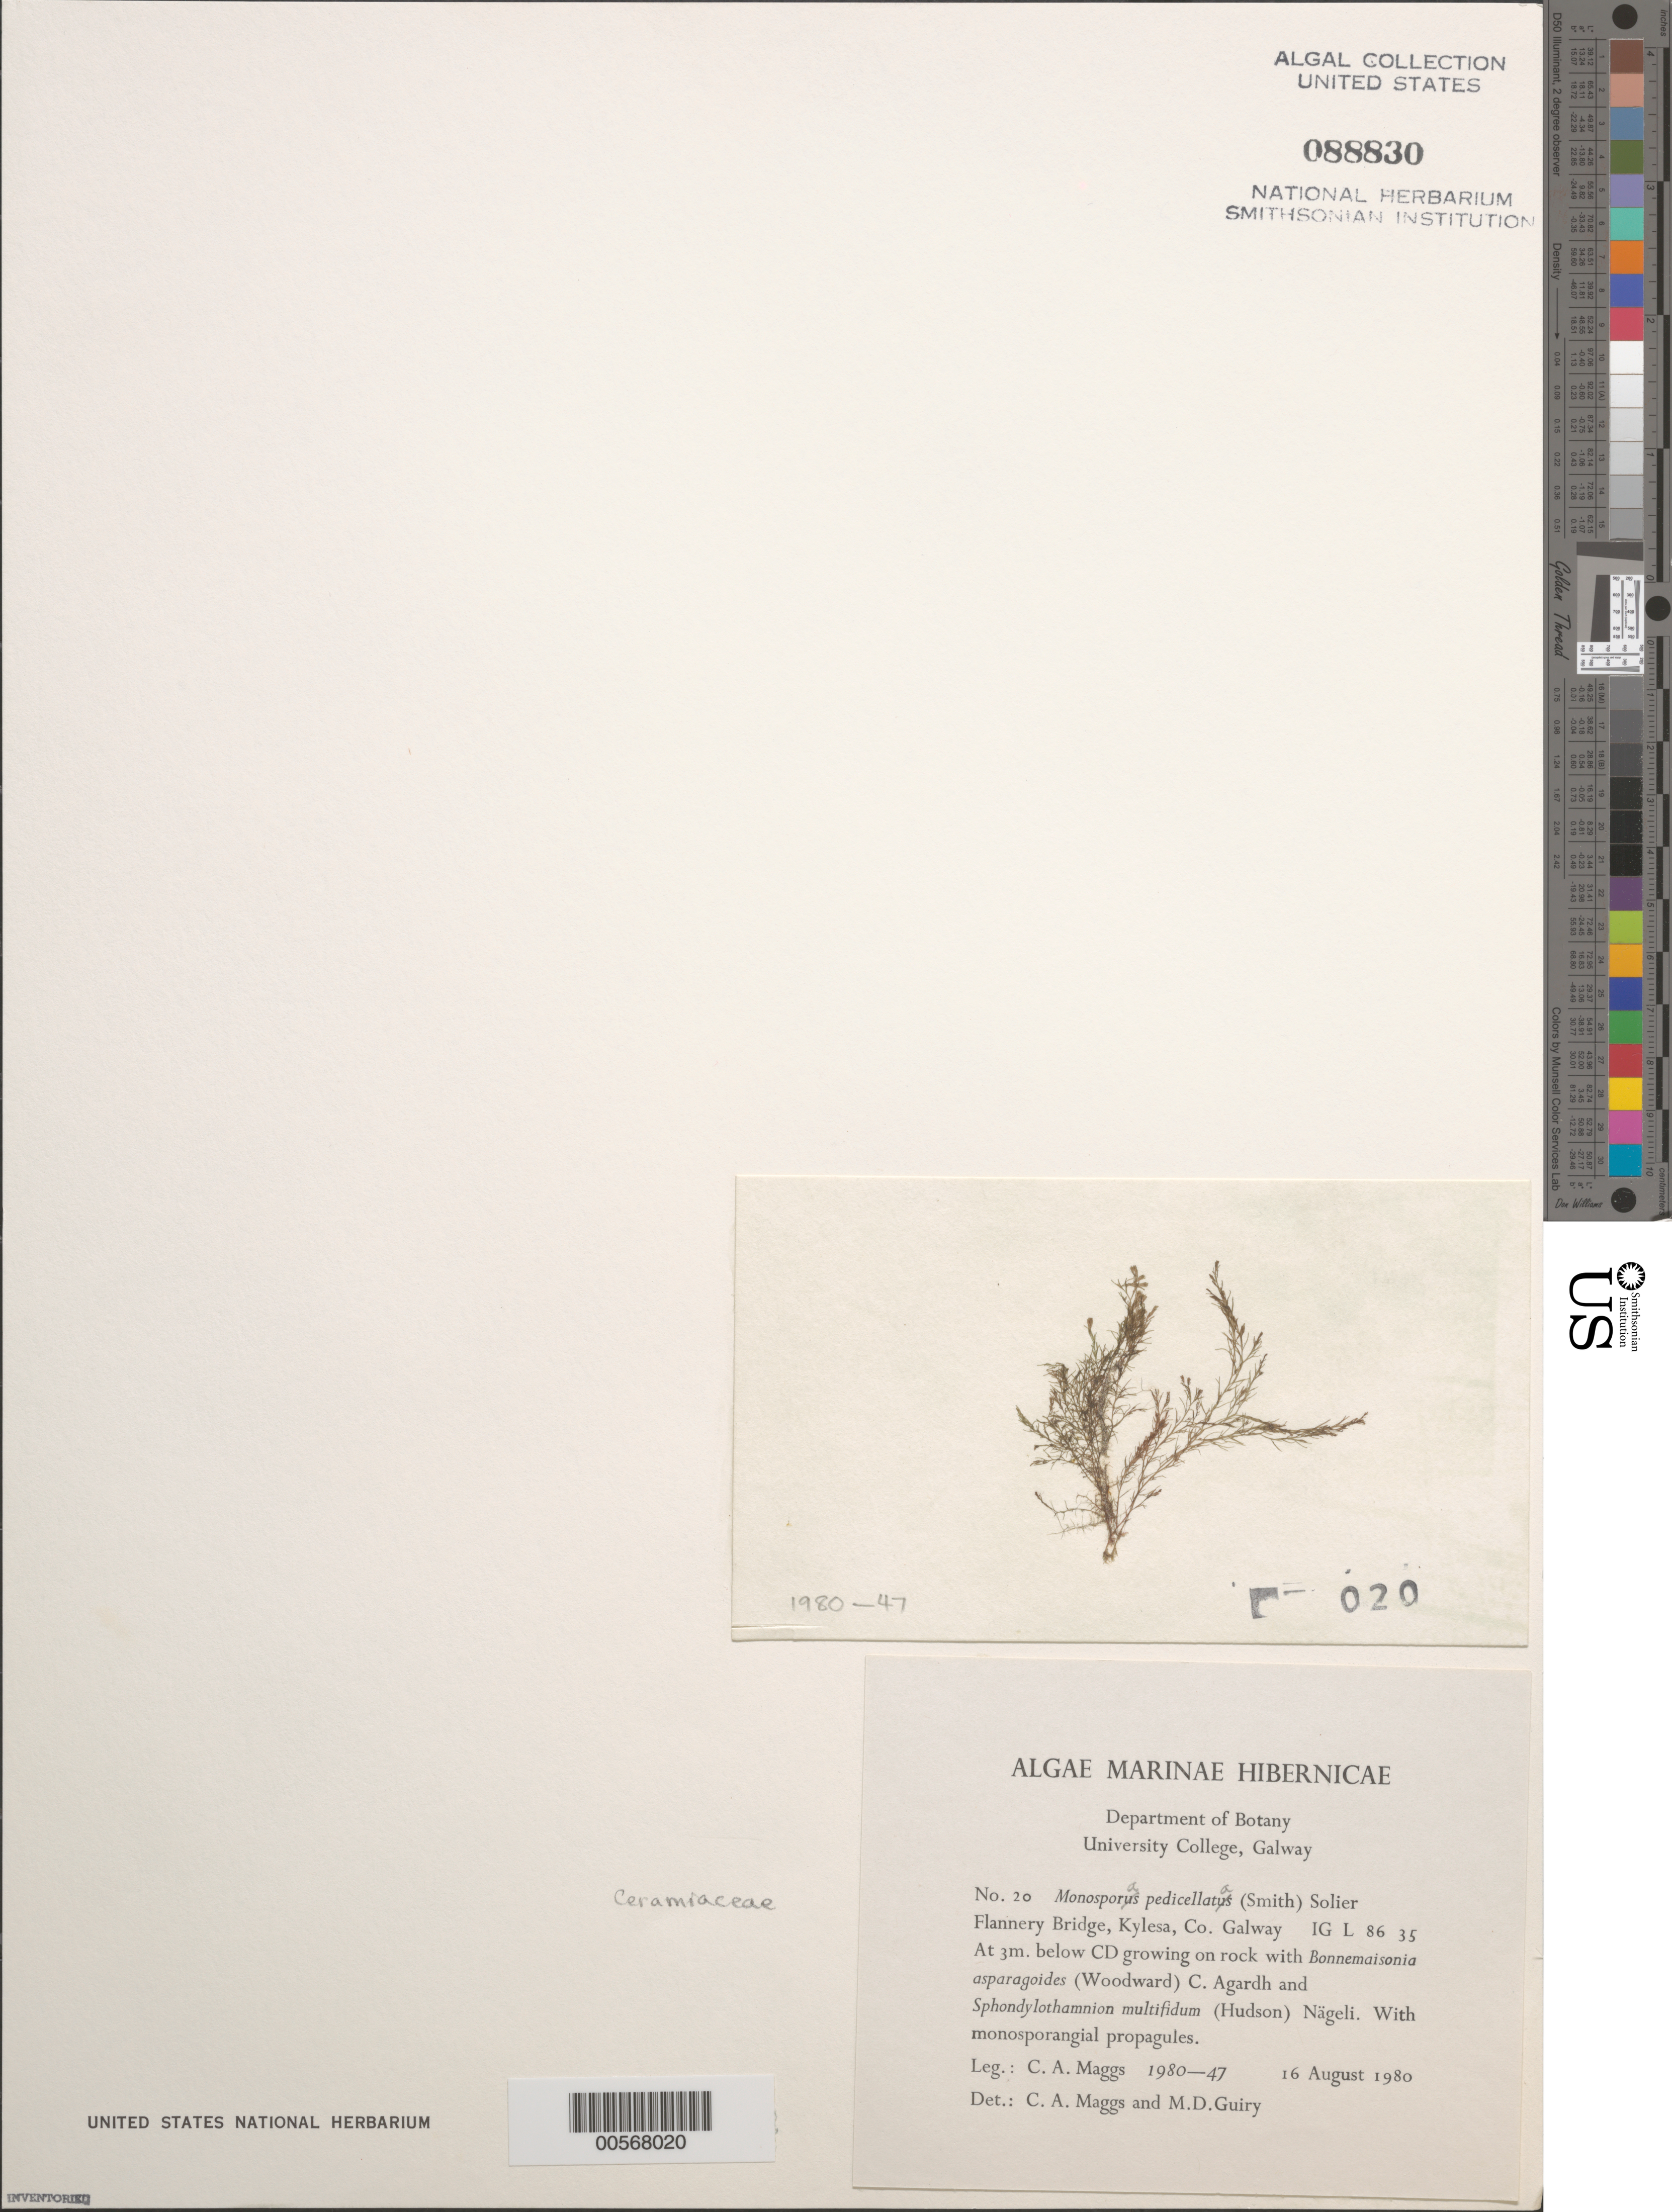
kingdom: Plantae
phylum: Rhodophyta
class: Florideophyceae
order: Ceramiales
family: Ceramiaceae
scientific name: Monospora pedicellata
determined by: Guiry, M. D.; Maggs, C. A.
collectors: C. Maggs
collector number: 1980-47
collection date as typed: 16 Aug 1980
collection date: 1980-08-16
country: Ireland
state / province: Connaught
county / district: Galway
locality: Flannery Bridge, Kylesa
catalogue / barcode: US 88830